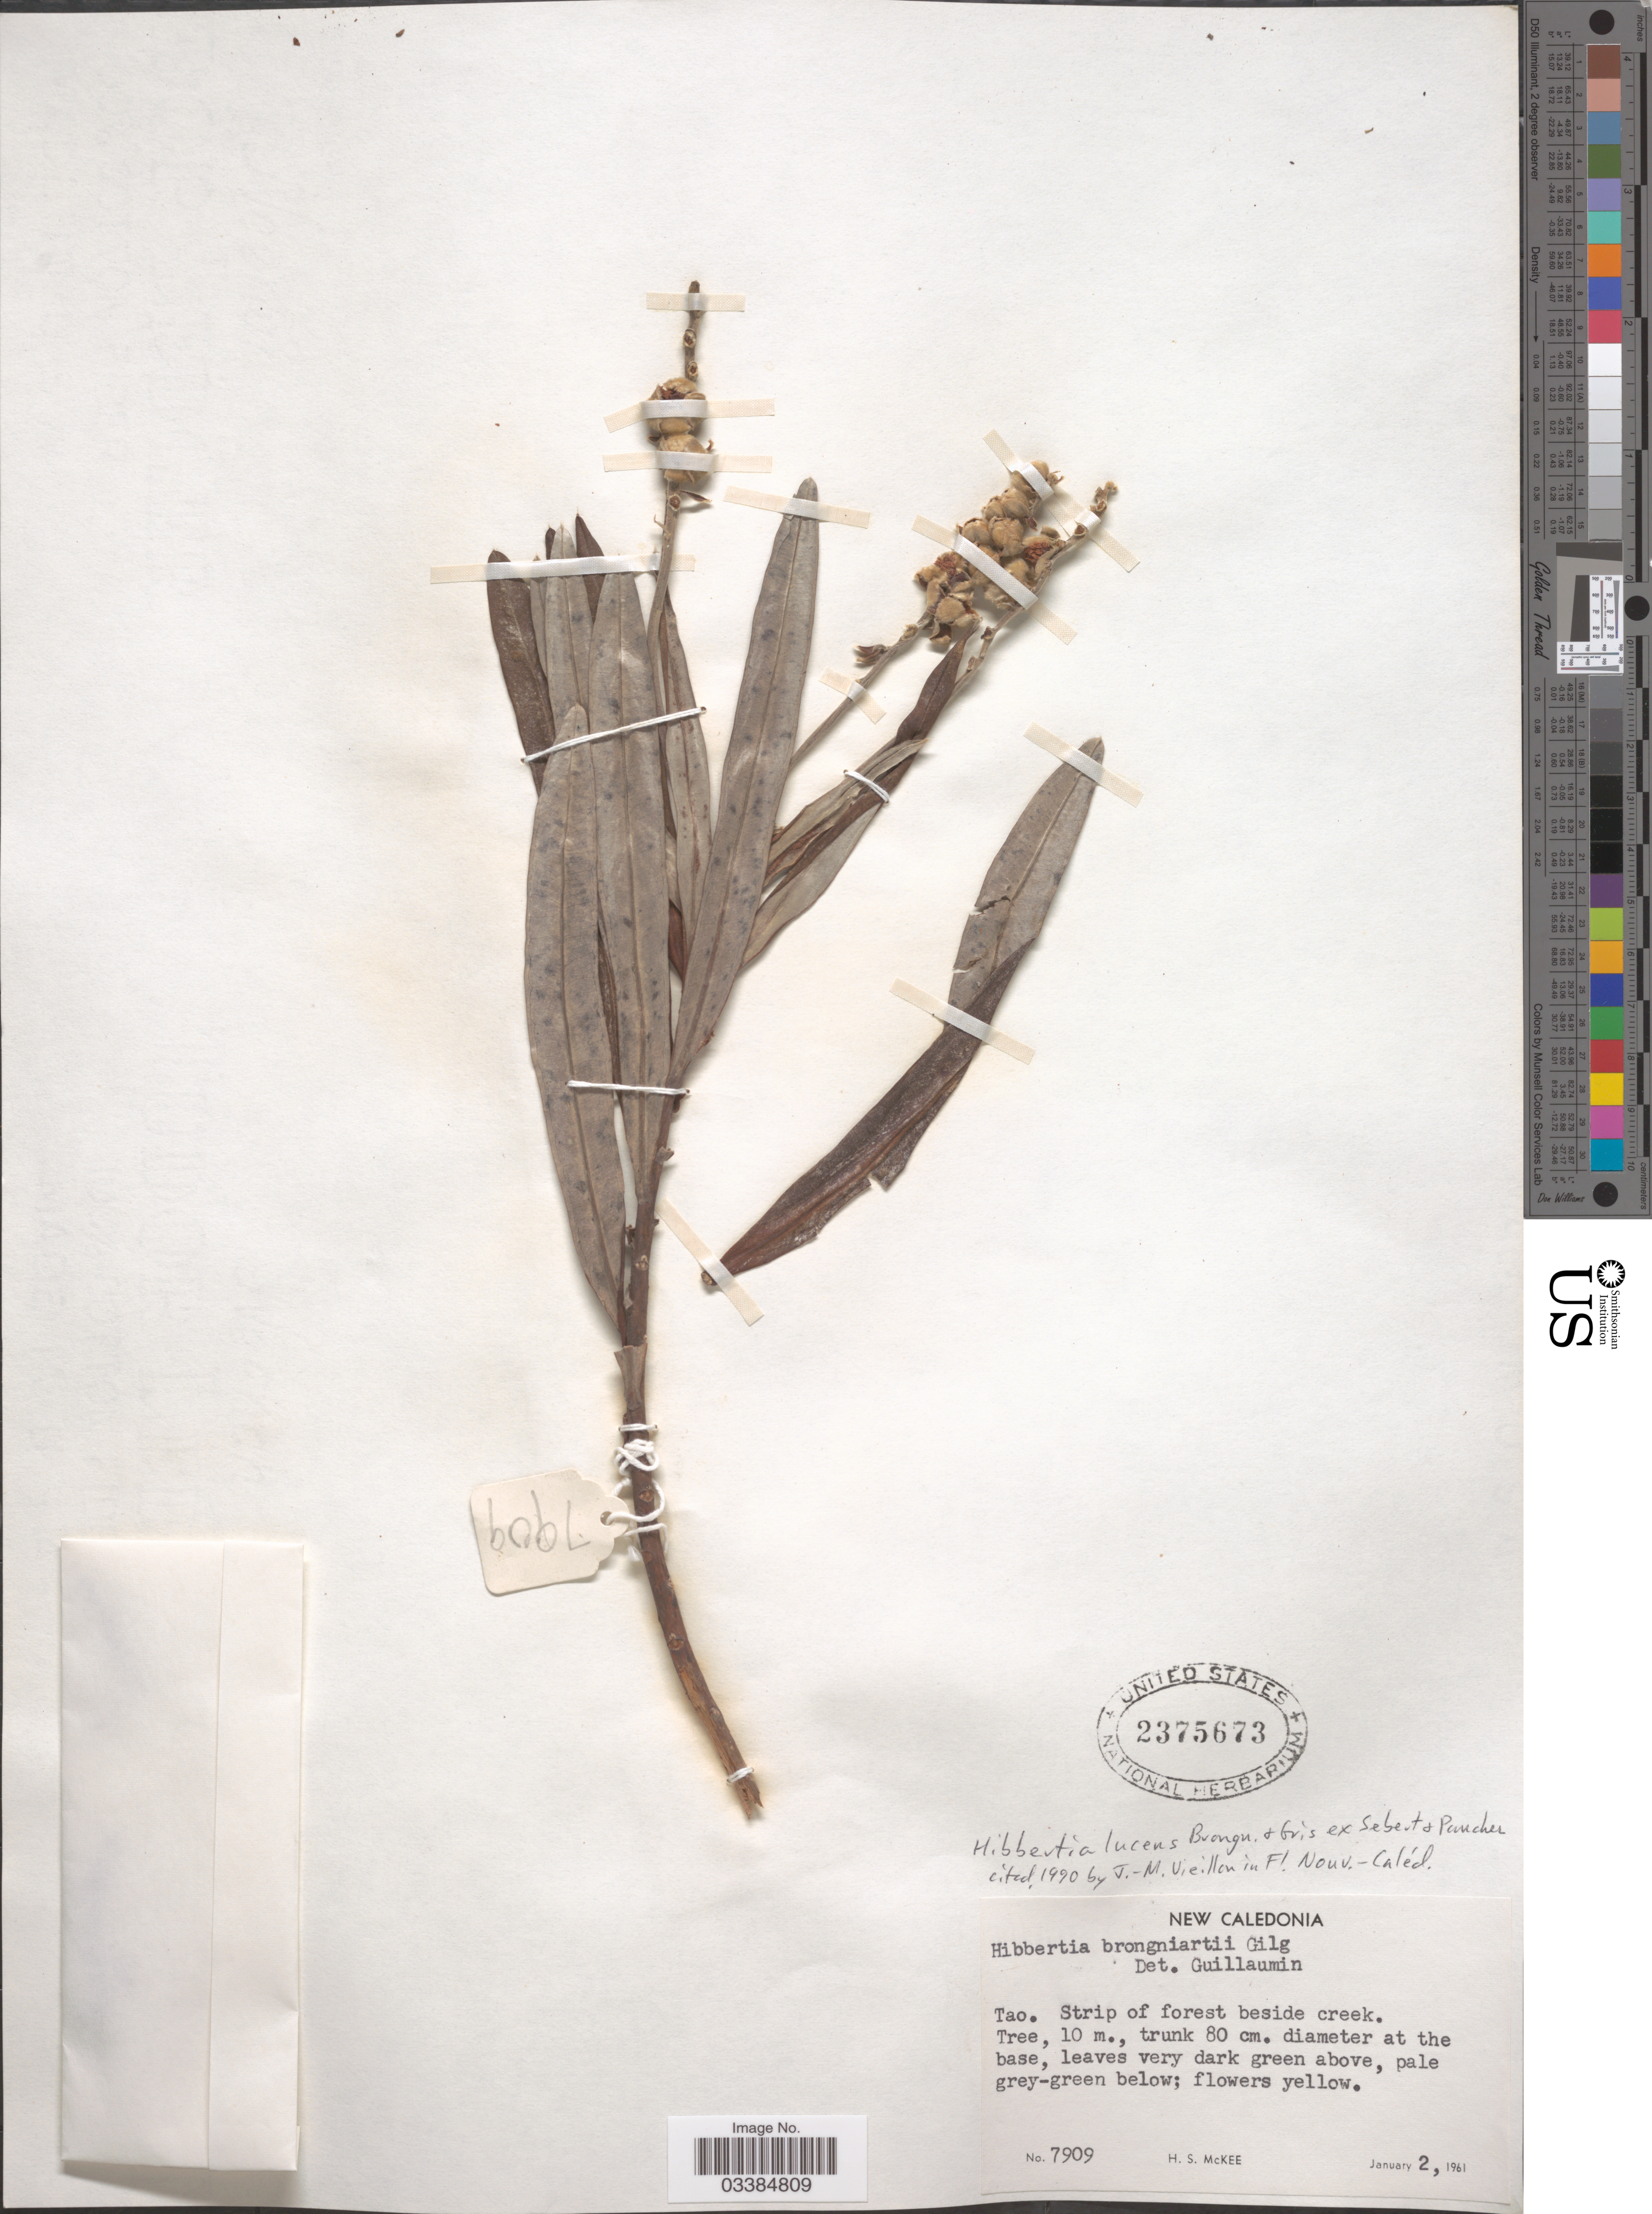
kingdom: Plantae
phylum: Tracheophyta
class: Magnoliopsida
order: Dilleniales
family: Dilleniaceae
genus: Hibbertia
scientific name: Hibbertia lucens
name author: Brongn. & Gris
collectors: H. S. McKee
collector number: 7909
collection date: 1961-01-02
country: New Caledonia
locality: Tao. Strip of forest beside creek.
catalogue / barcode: US 2375673